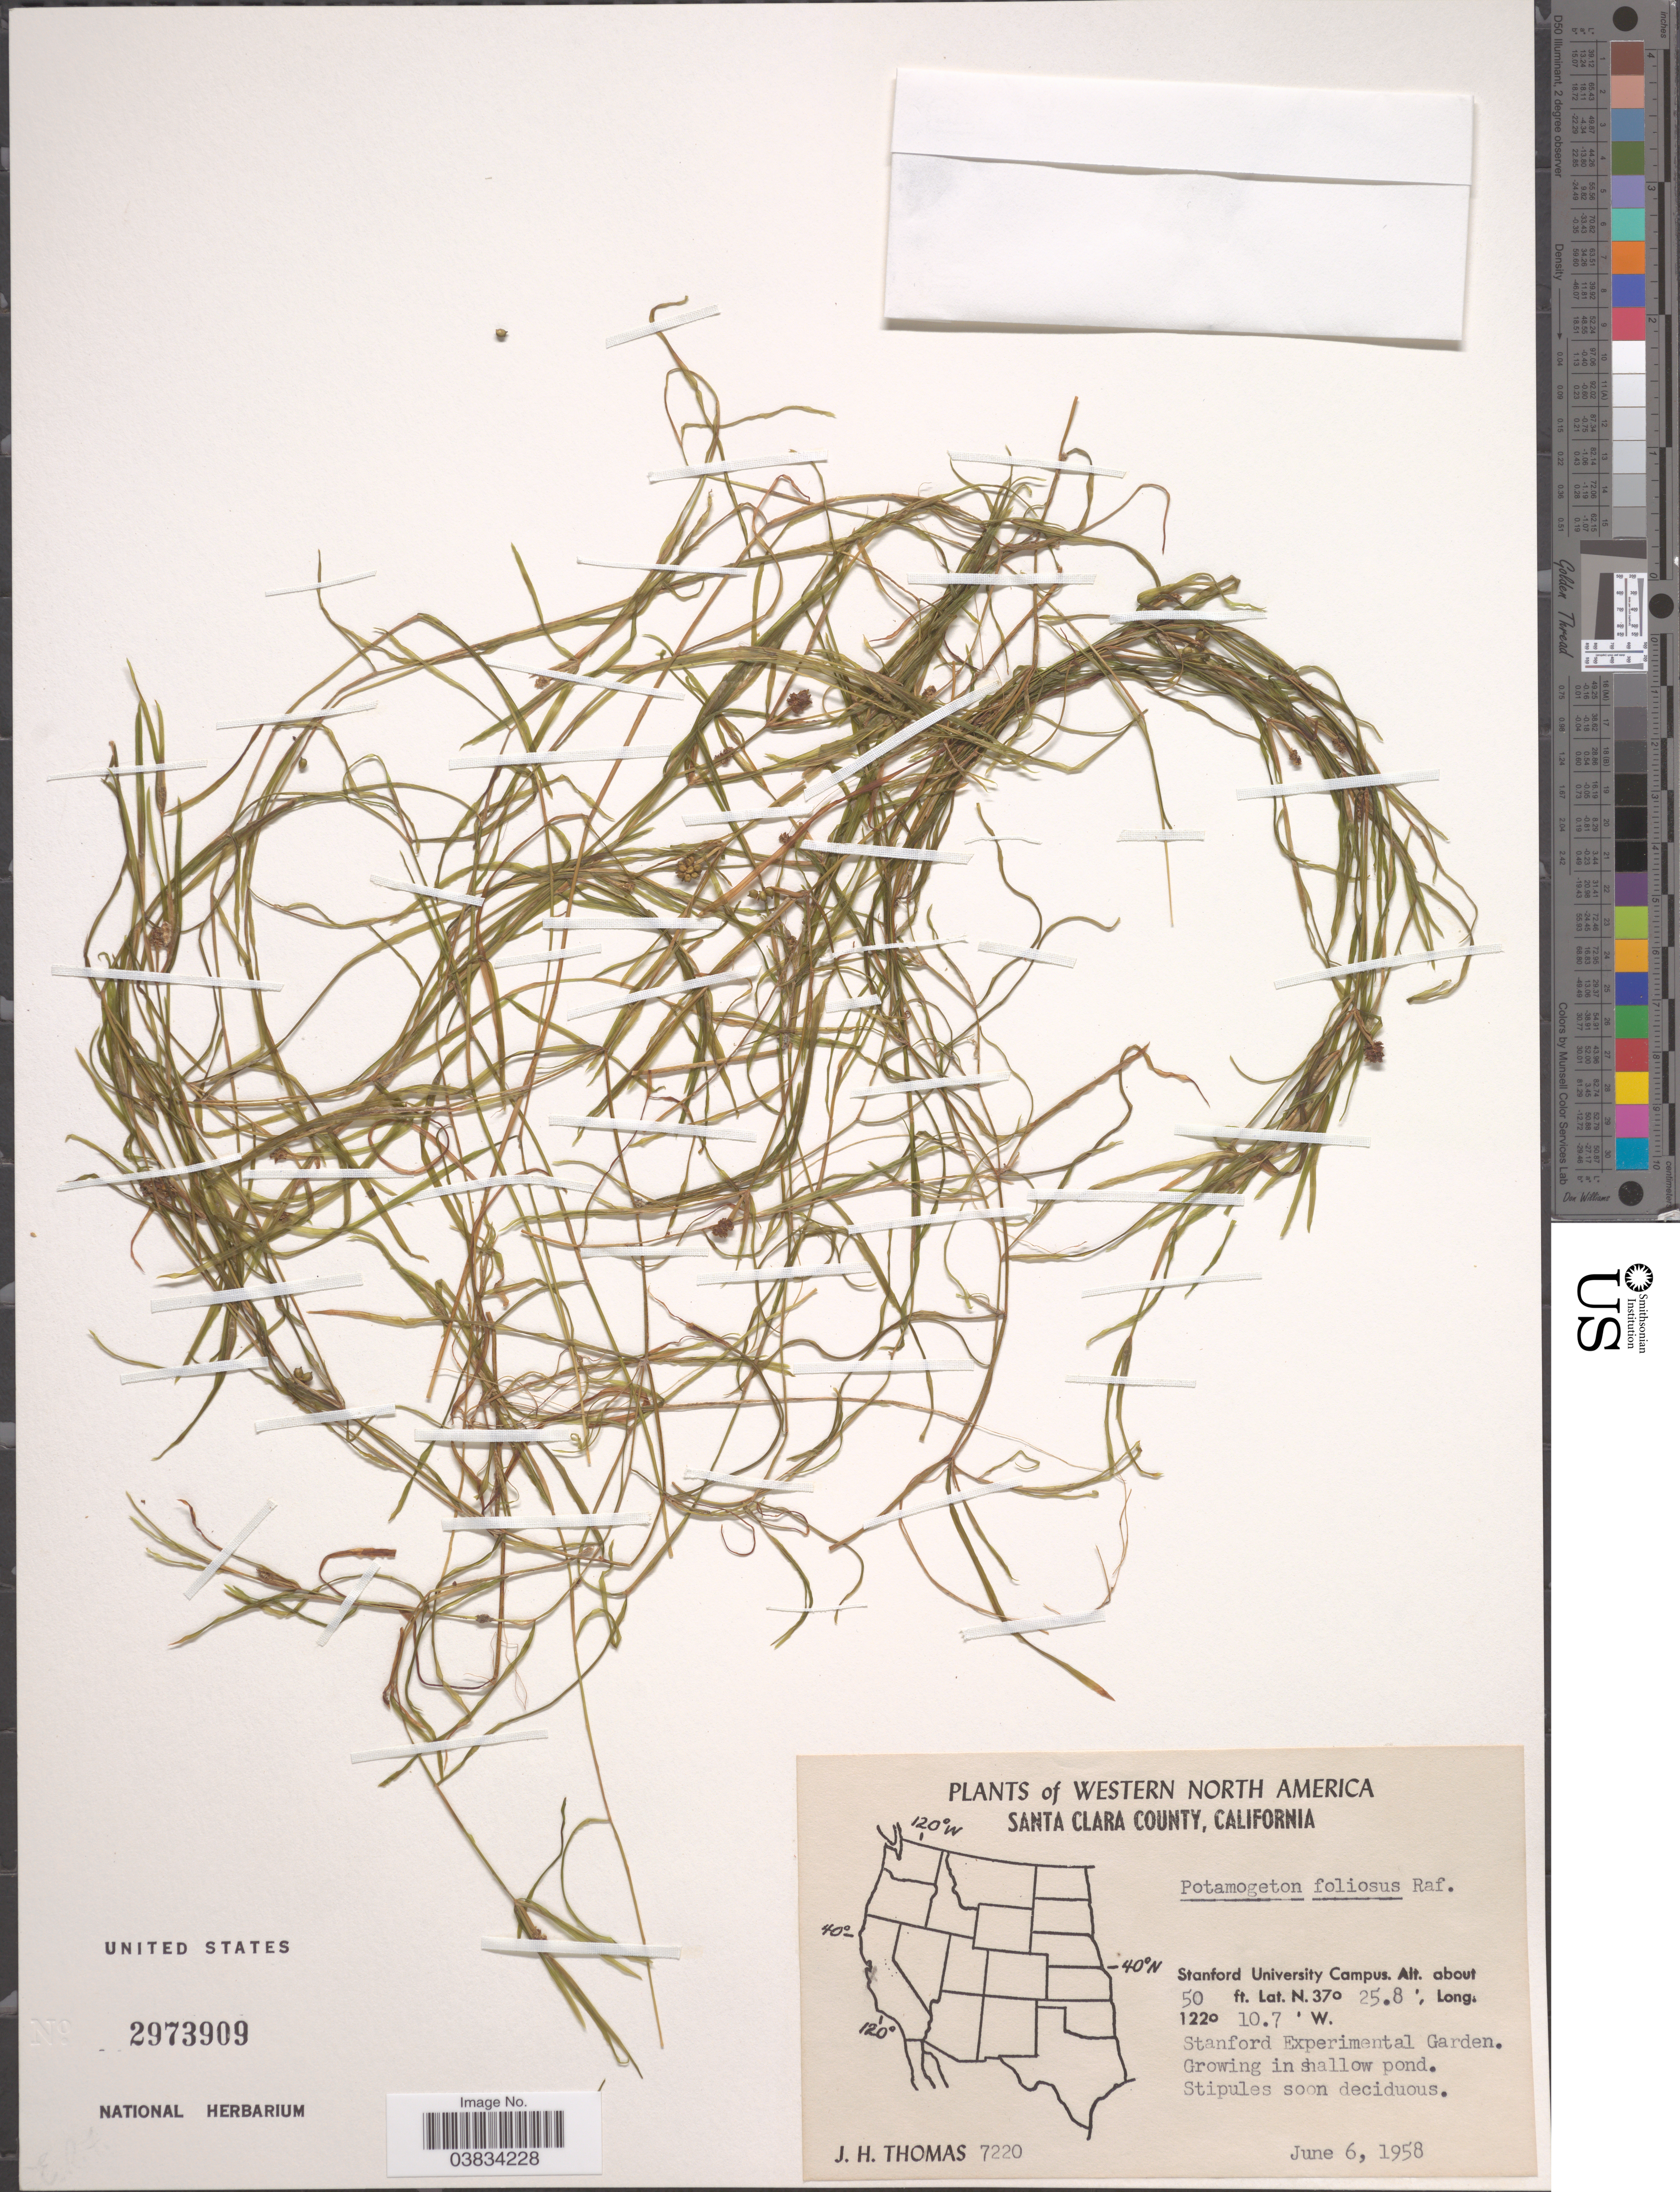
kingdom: Plantae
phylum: Tracheophyta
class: Liliopsida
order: Alismatales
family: Potamogetonaceae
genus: Potamogeton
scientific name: Potamogeton foliosus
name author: Raf.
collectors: J. H. Thomas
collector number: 7220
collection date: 1958-06-06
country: United States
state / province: California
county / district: Santa Clara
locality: Western North America. Santa Clara County. Stanford University Campus. Stanford Experimental Garden.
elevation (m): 15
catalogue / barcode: US 2973909